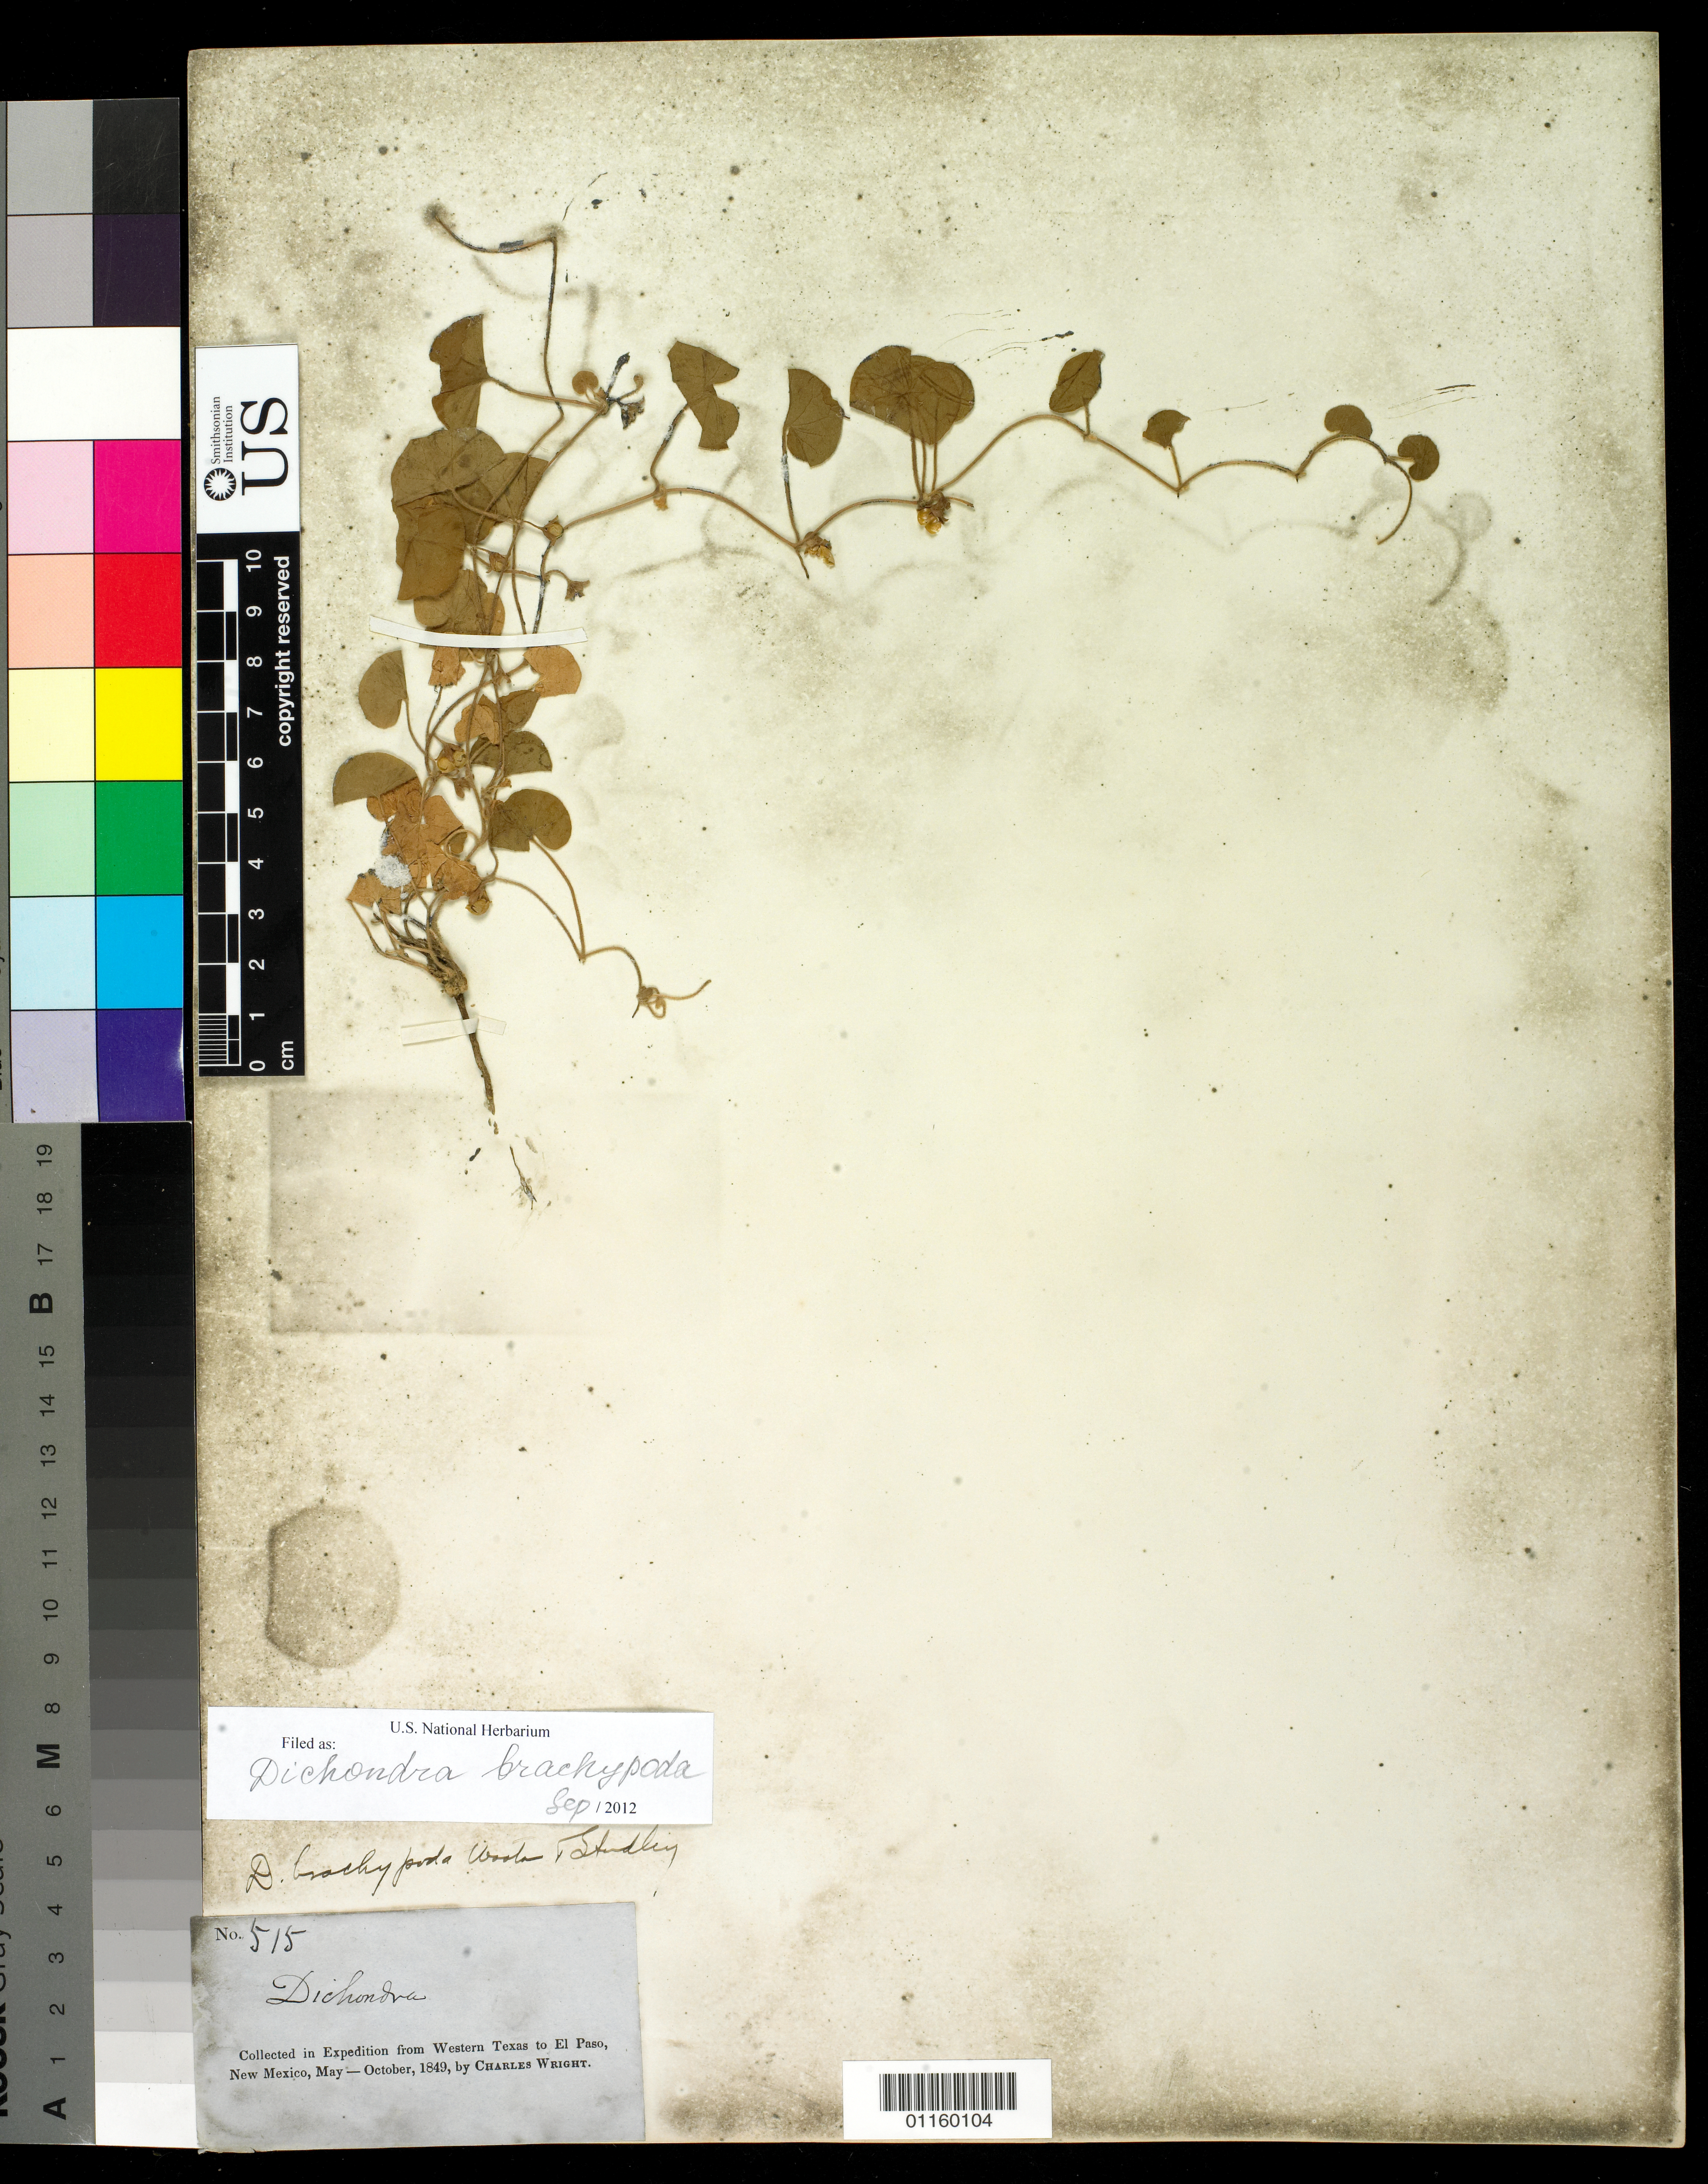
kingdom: Plantae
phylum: Tracheophyta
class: Magnoliopsida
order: Solanales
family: Convolvulaceae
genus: Dichondra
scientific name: Dichondra brachypoda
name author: Wooton & Standl.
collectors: Wright, --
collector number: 515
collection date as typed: May 1849 to -- Oct 1849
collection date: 1849-05/1849-10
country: United States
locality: From Western Texas to El Paso, New Mexico